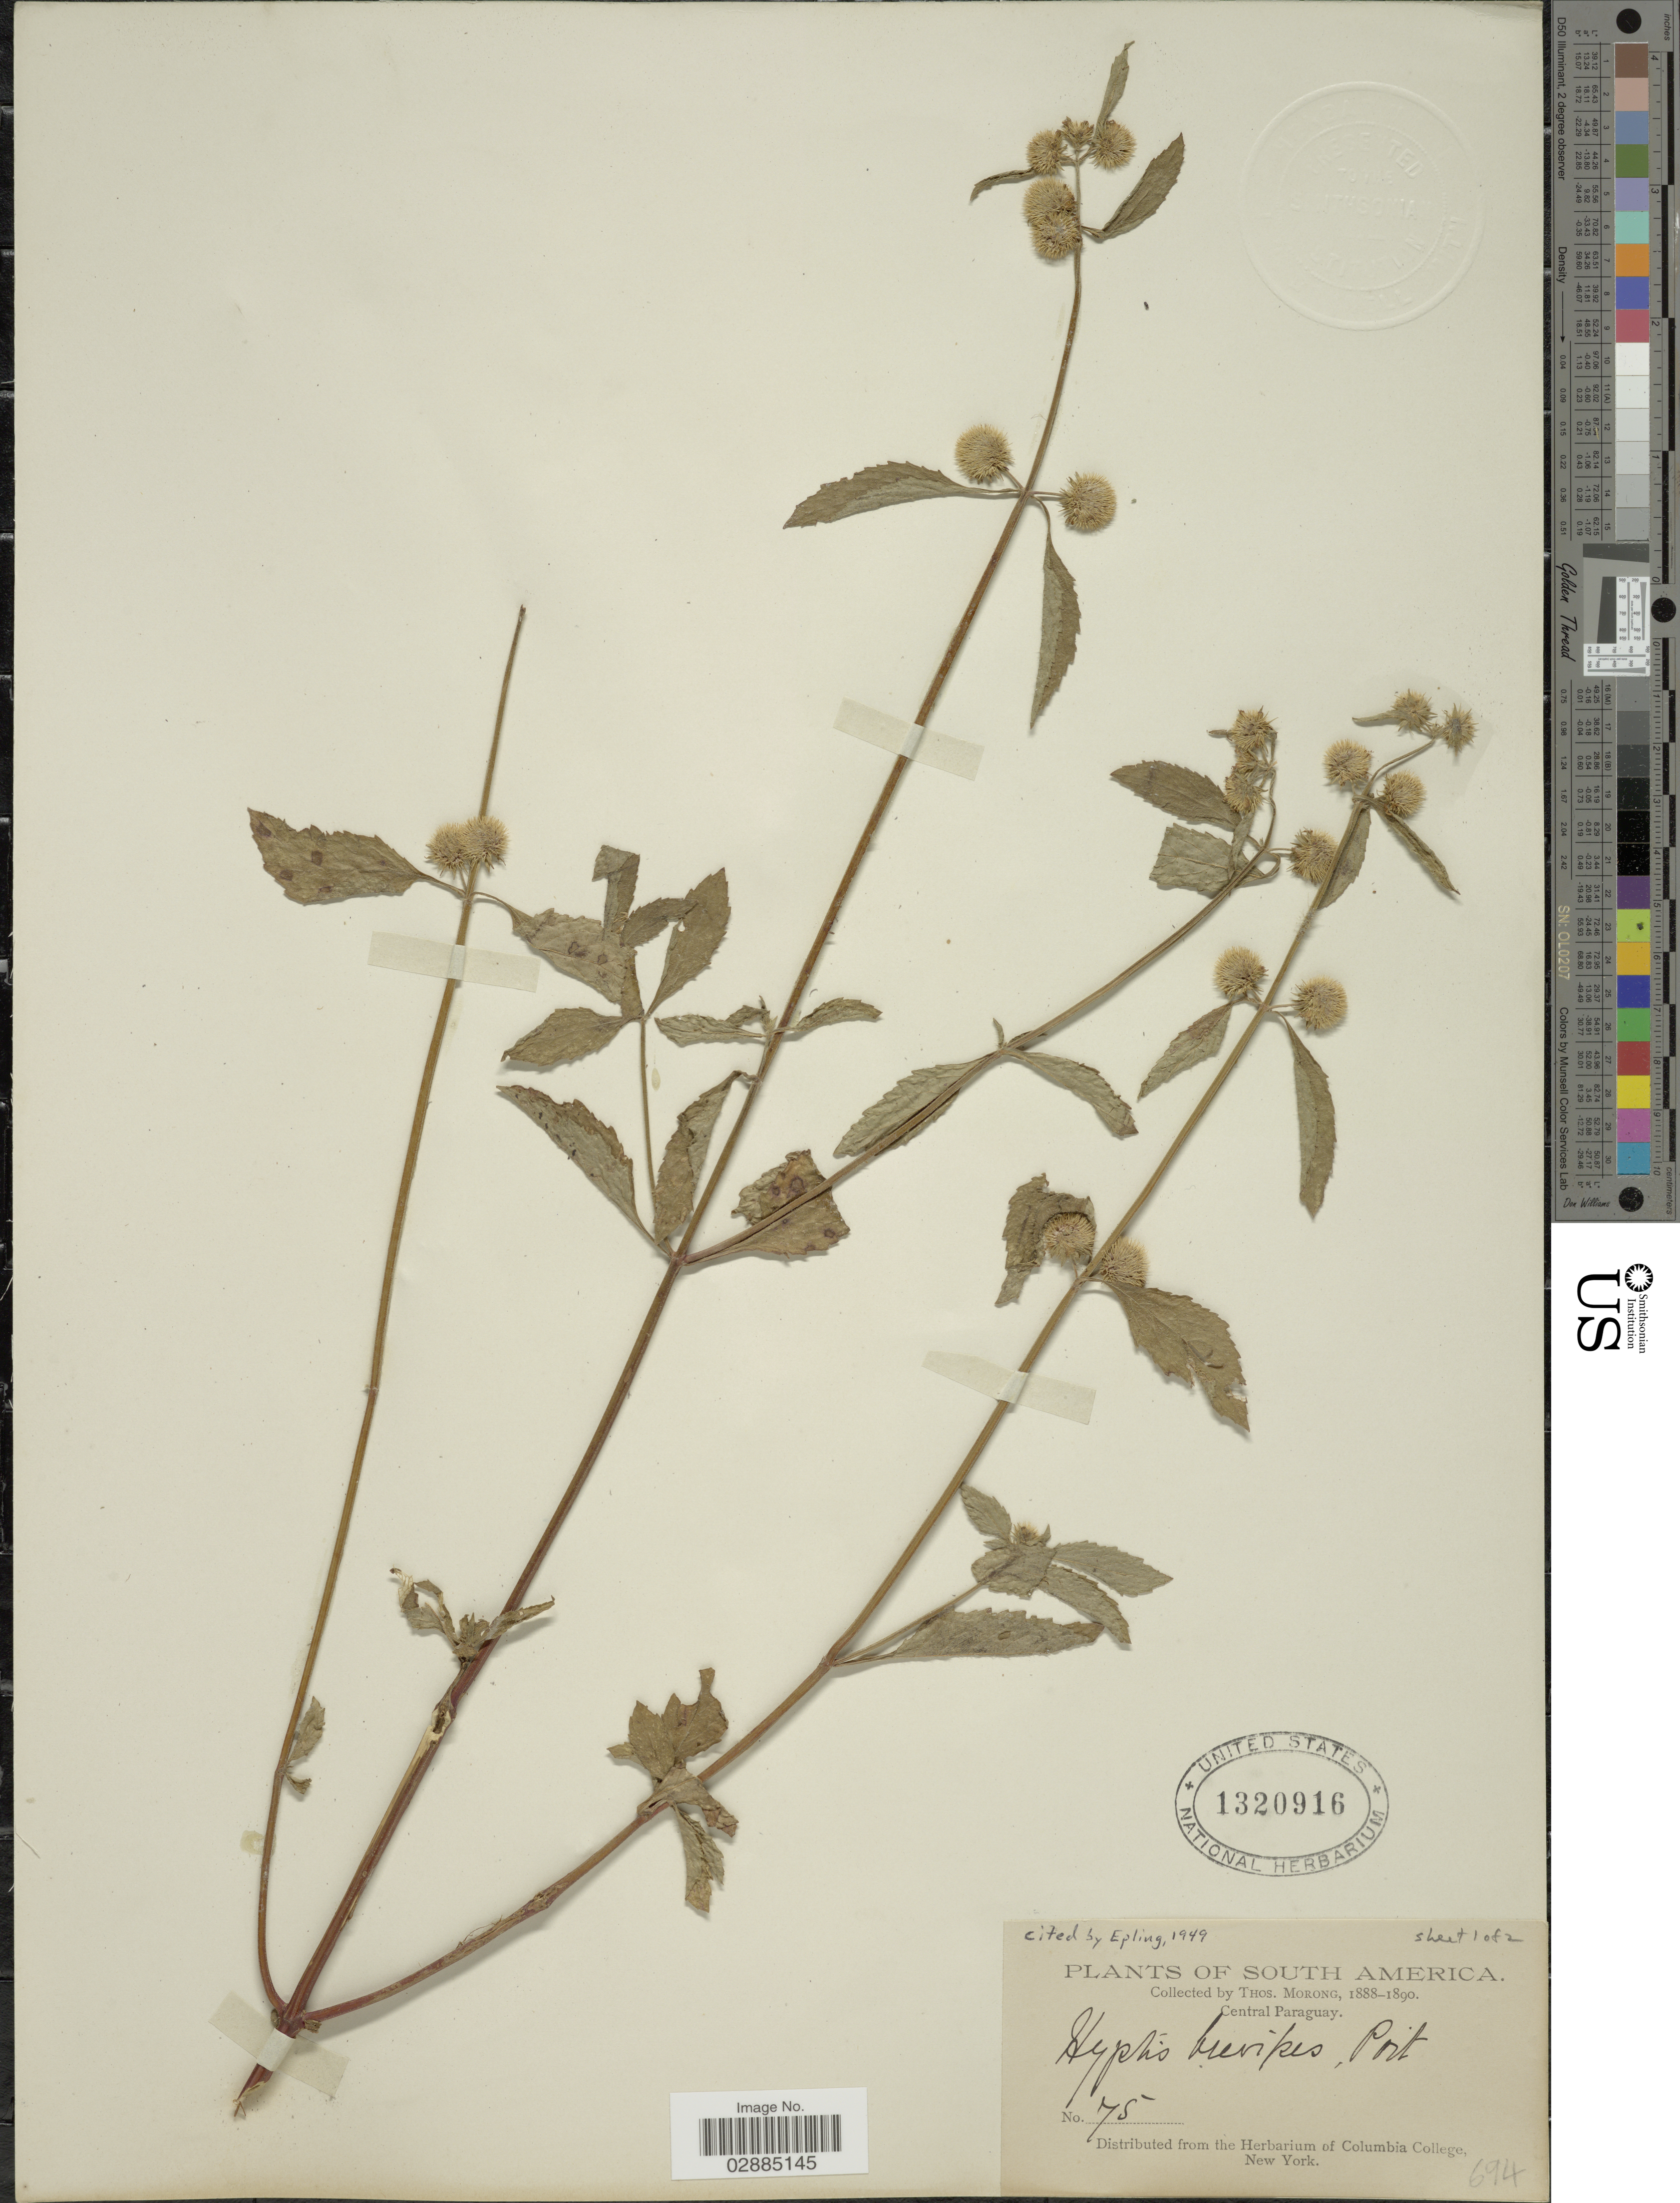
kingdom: Plantae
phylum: Tracheophyta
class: Magnoliopsida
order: Lamiales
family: Lamiaceae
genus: Hyptis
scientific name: Hyptis brevipes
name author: Poit.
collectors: T. Morong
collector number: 75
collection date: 1888/1890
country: Paraguay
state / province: Central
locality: Central Paraguay.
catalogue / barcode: US 1320916